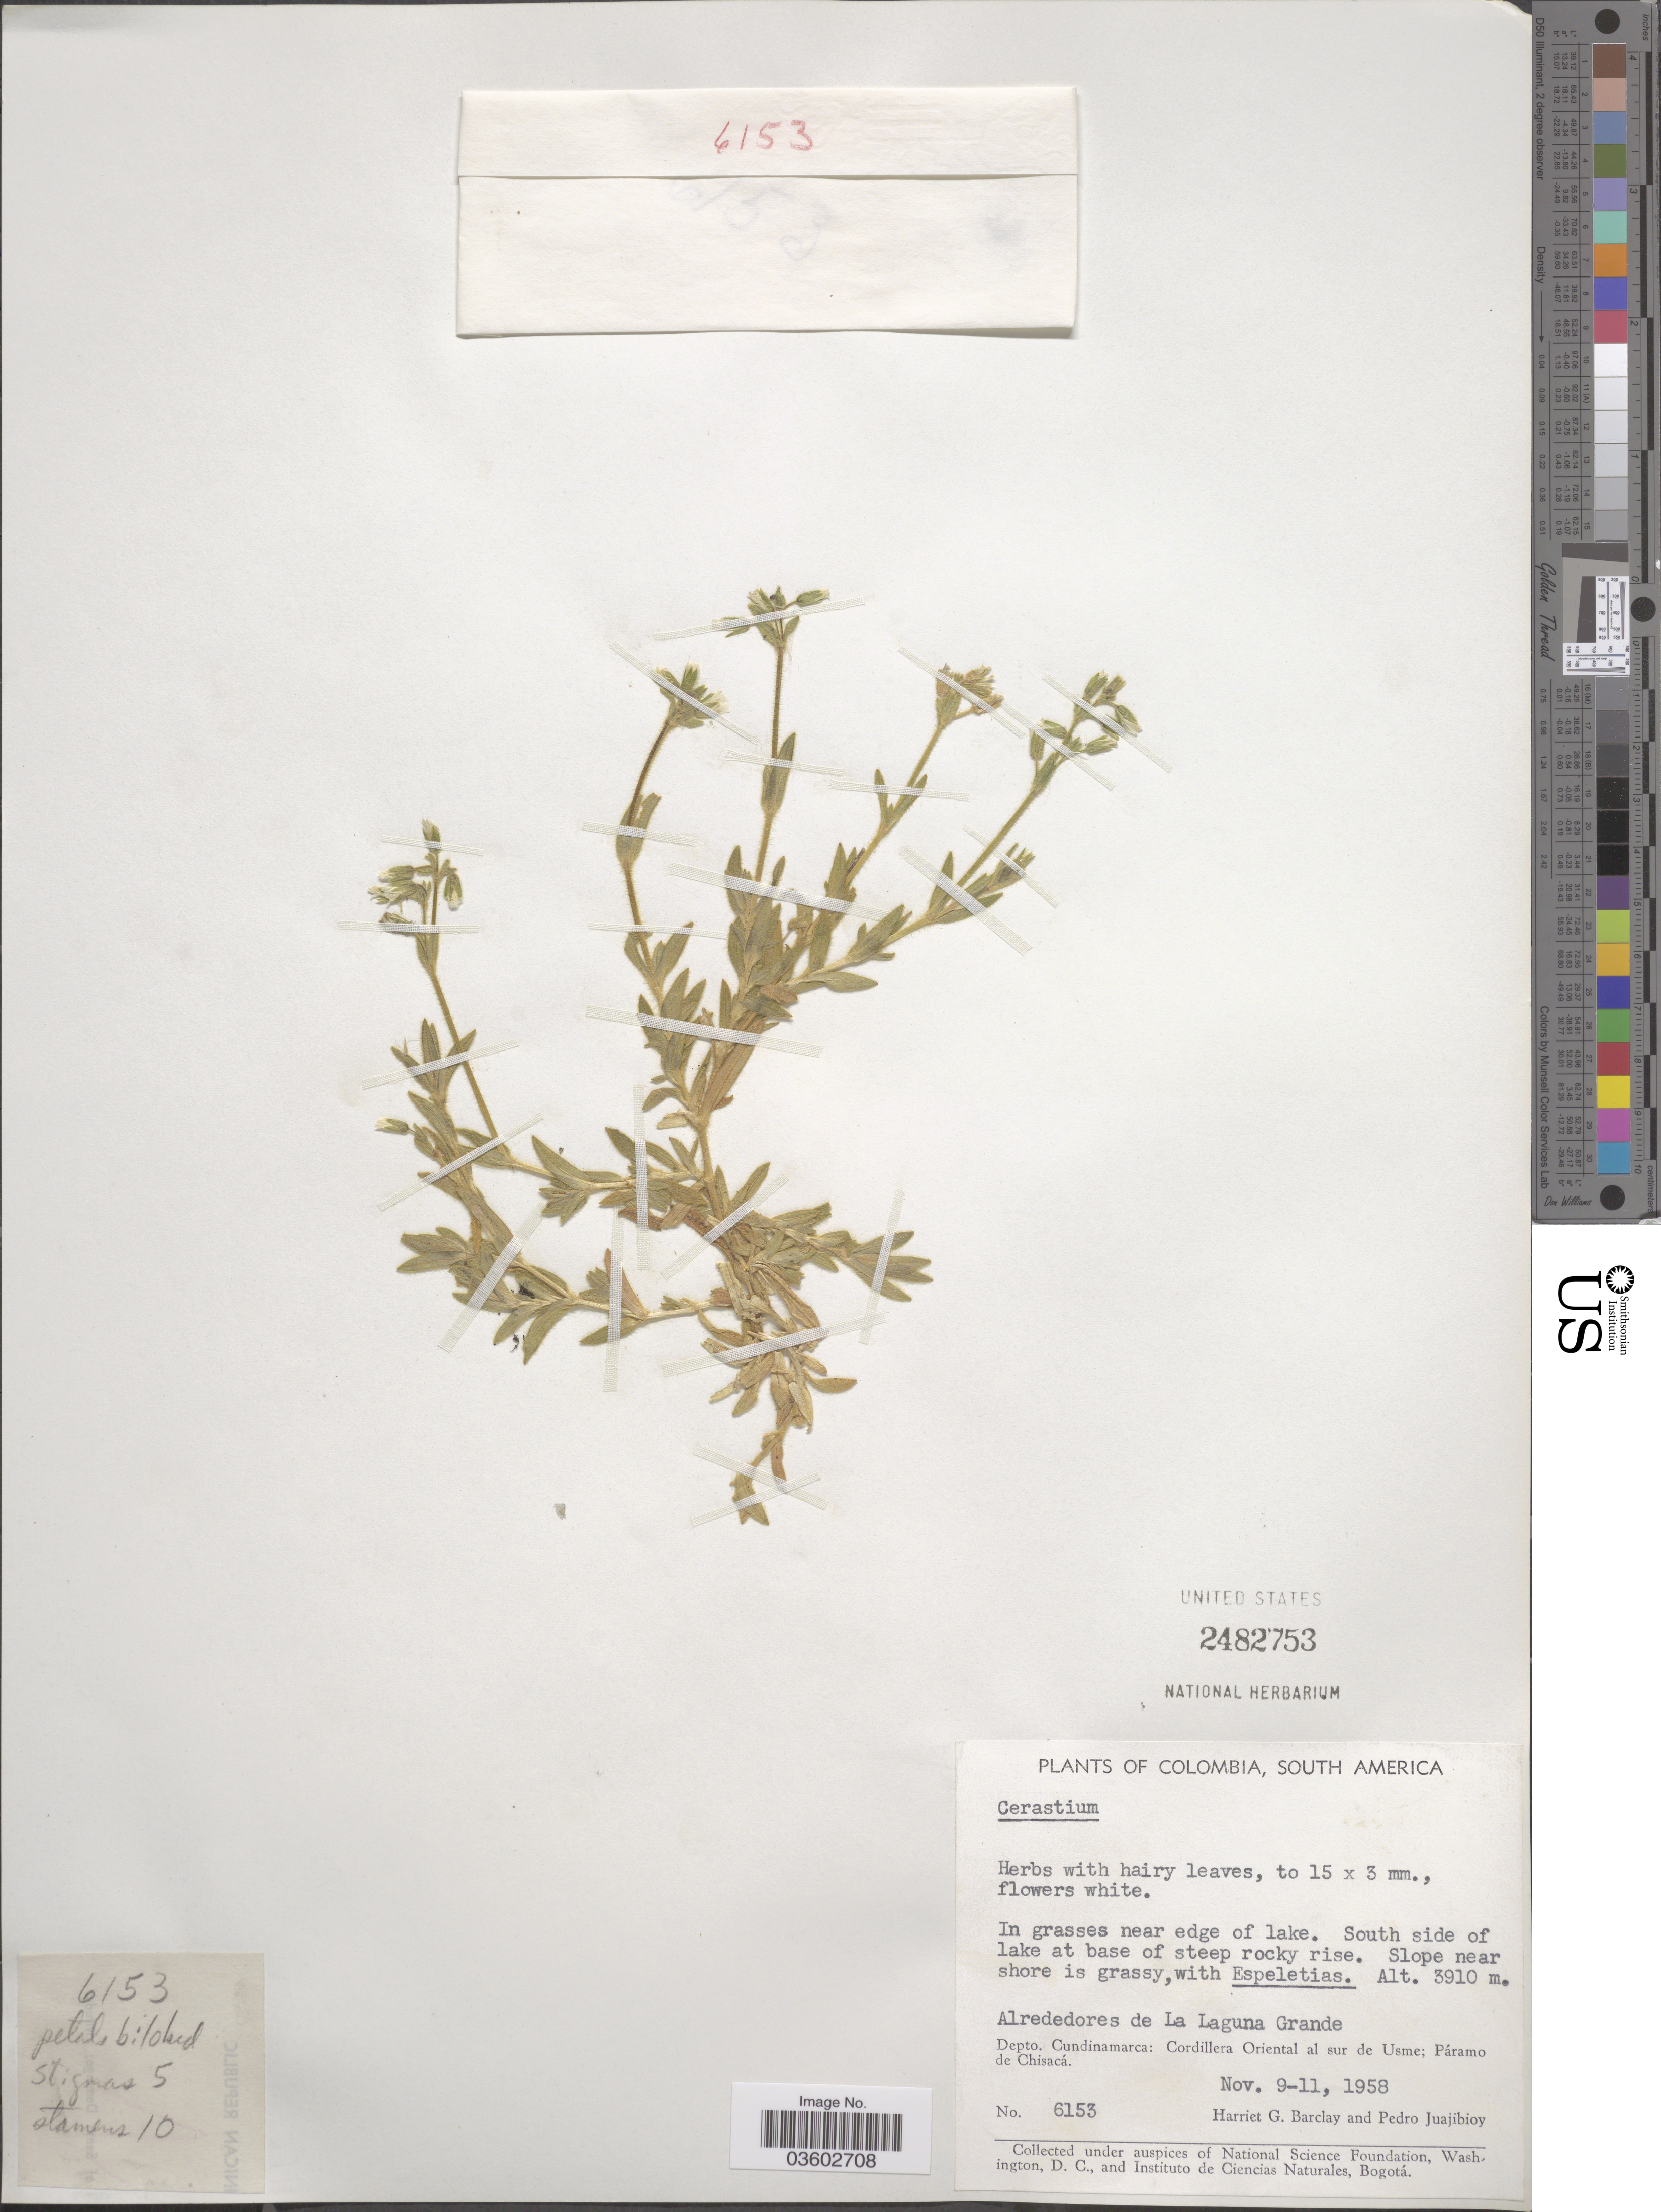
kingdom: Plantae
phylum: Tracheophyta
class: Magnoliopsida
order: Caryophyllales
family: Caryophyllaceae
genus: Cerastium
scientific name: Cerastium sp.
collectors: H. G. Barclay & P. Juajibioy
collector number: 6153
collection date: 1958-11-09/1958-11-11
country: Colombia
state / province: Cundinamarca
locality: In grasses near edge of lake. South side of lake at base of steep rocky rise. Alrededores de La Laguna Grande. Depto. Cundinamarca: Cordillera Oriental al sur de Usme; Páramo de Chisacá.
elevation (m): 3910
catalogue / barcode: US 2482753